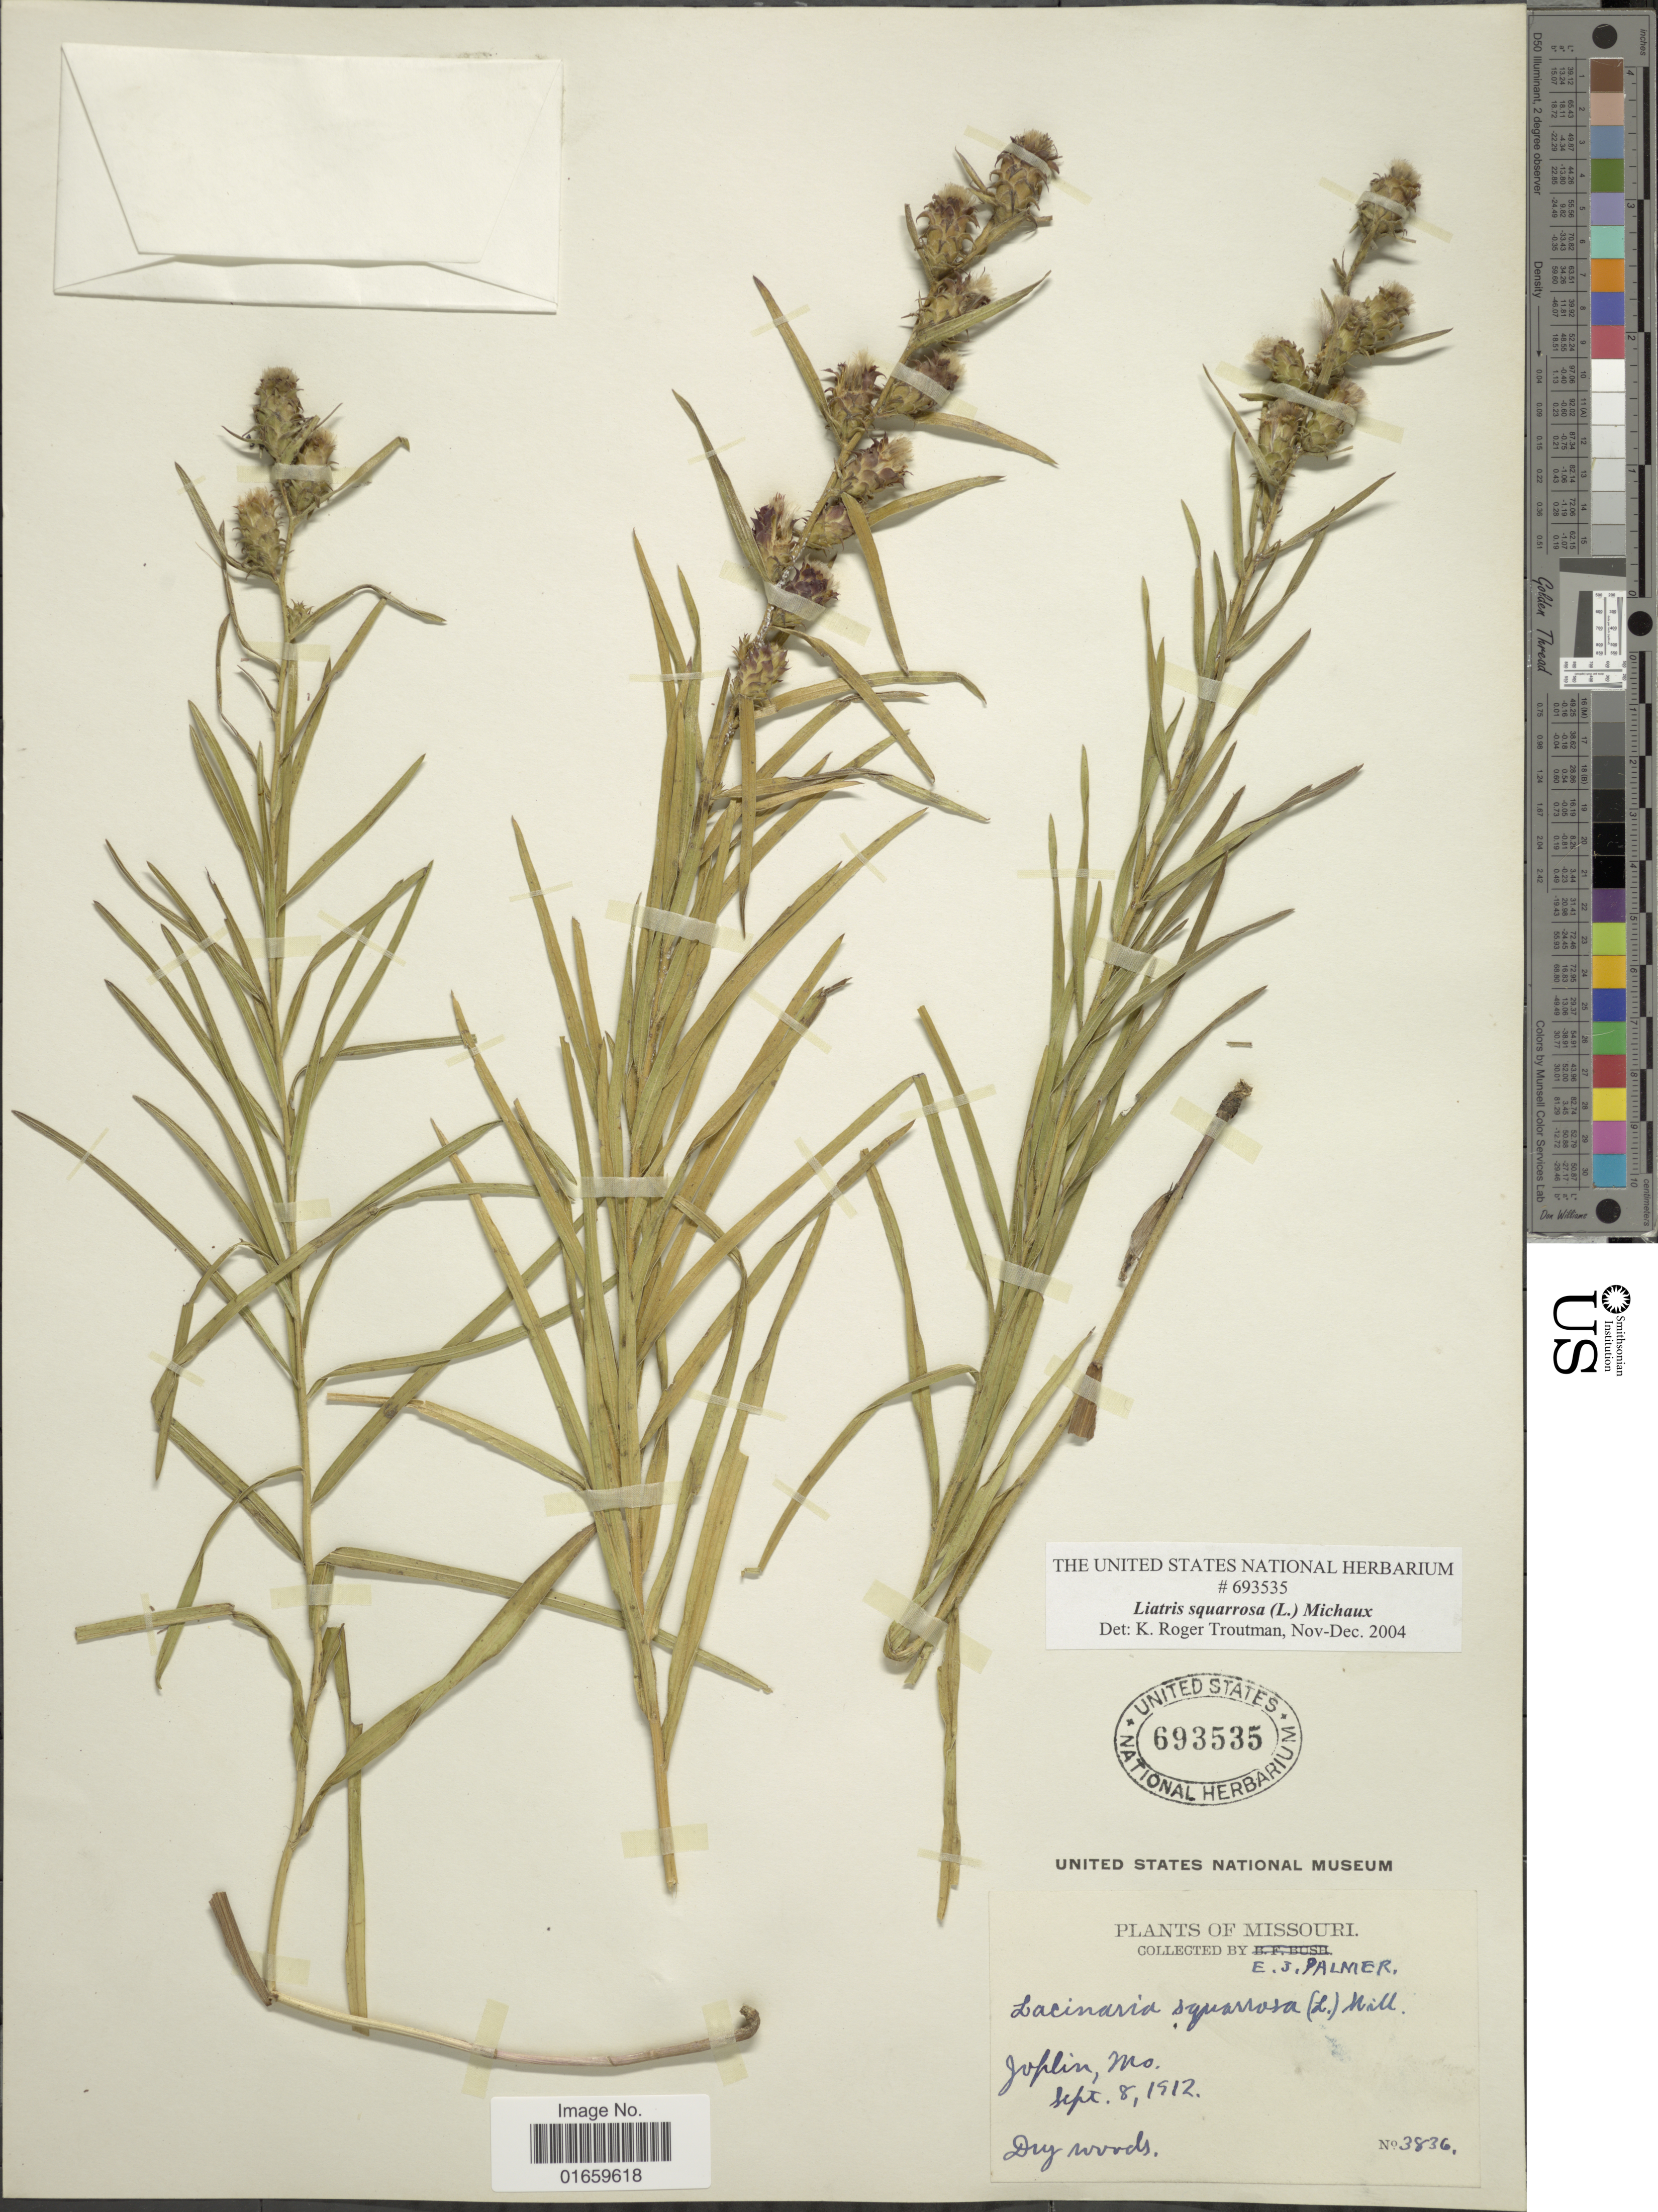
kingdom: Plantae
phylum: Tracheophyta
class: Magnoliopsida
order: Asterales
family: Asteraceae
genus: Liatris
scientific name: Liatris squarrosa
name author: (L.) Michx.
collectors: E. J. Palmer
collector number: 3836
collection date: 1912-09-08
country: United States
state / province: Missouri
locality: Joplin, Mo.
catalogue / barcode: US 693535